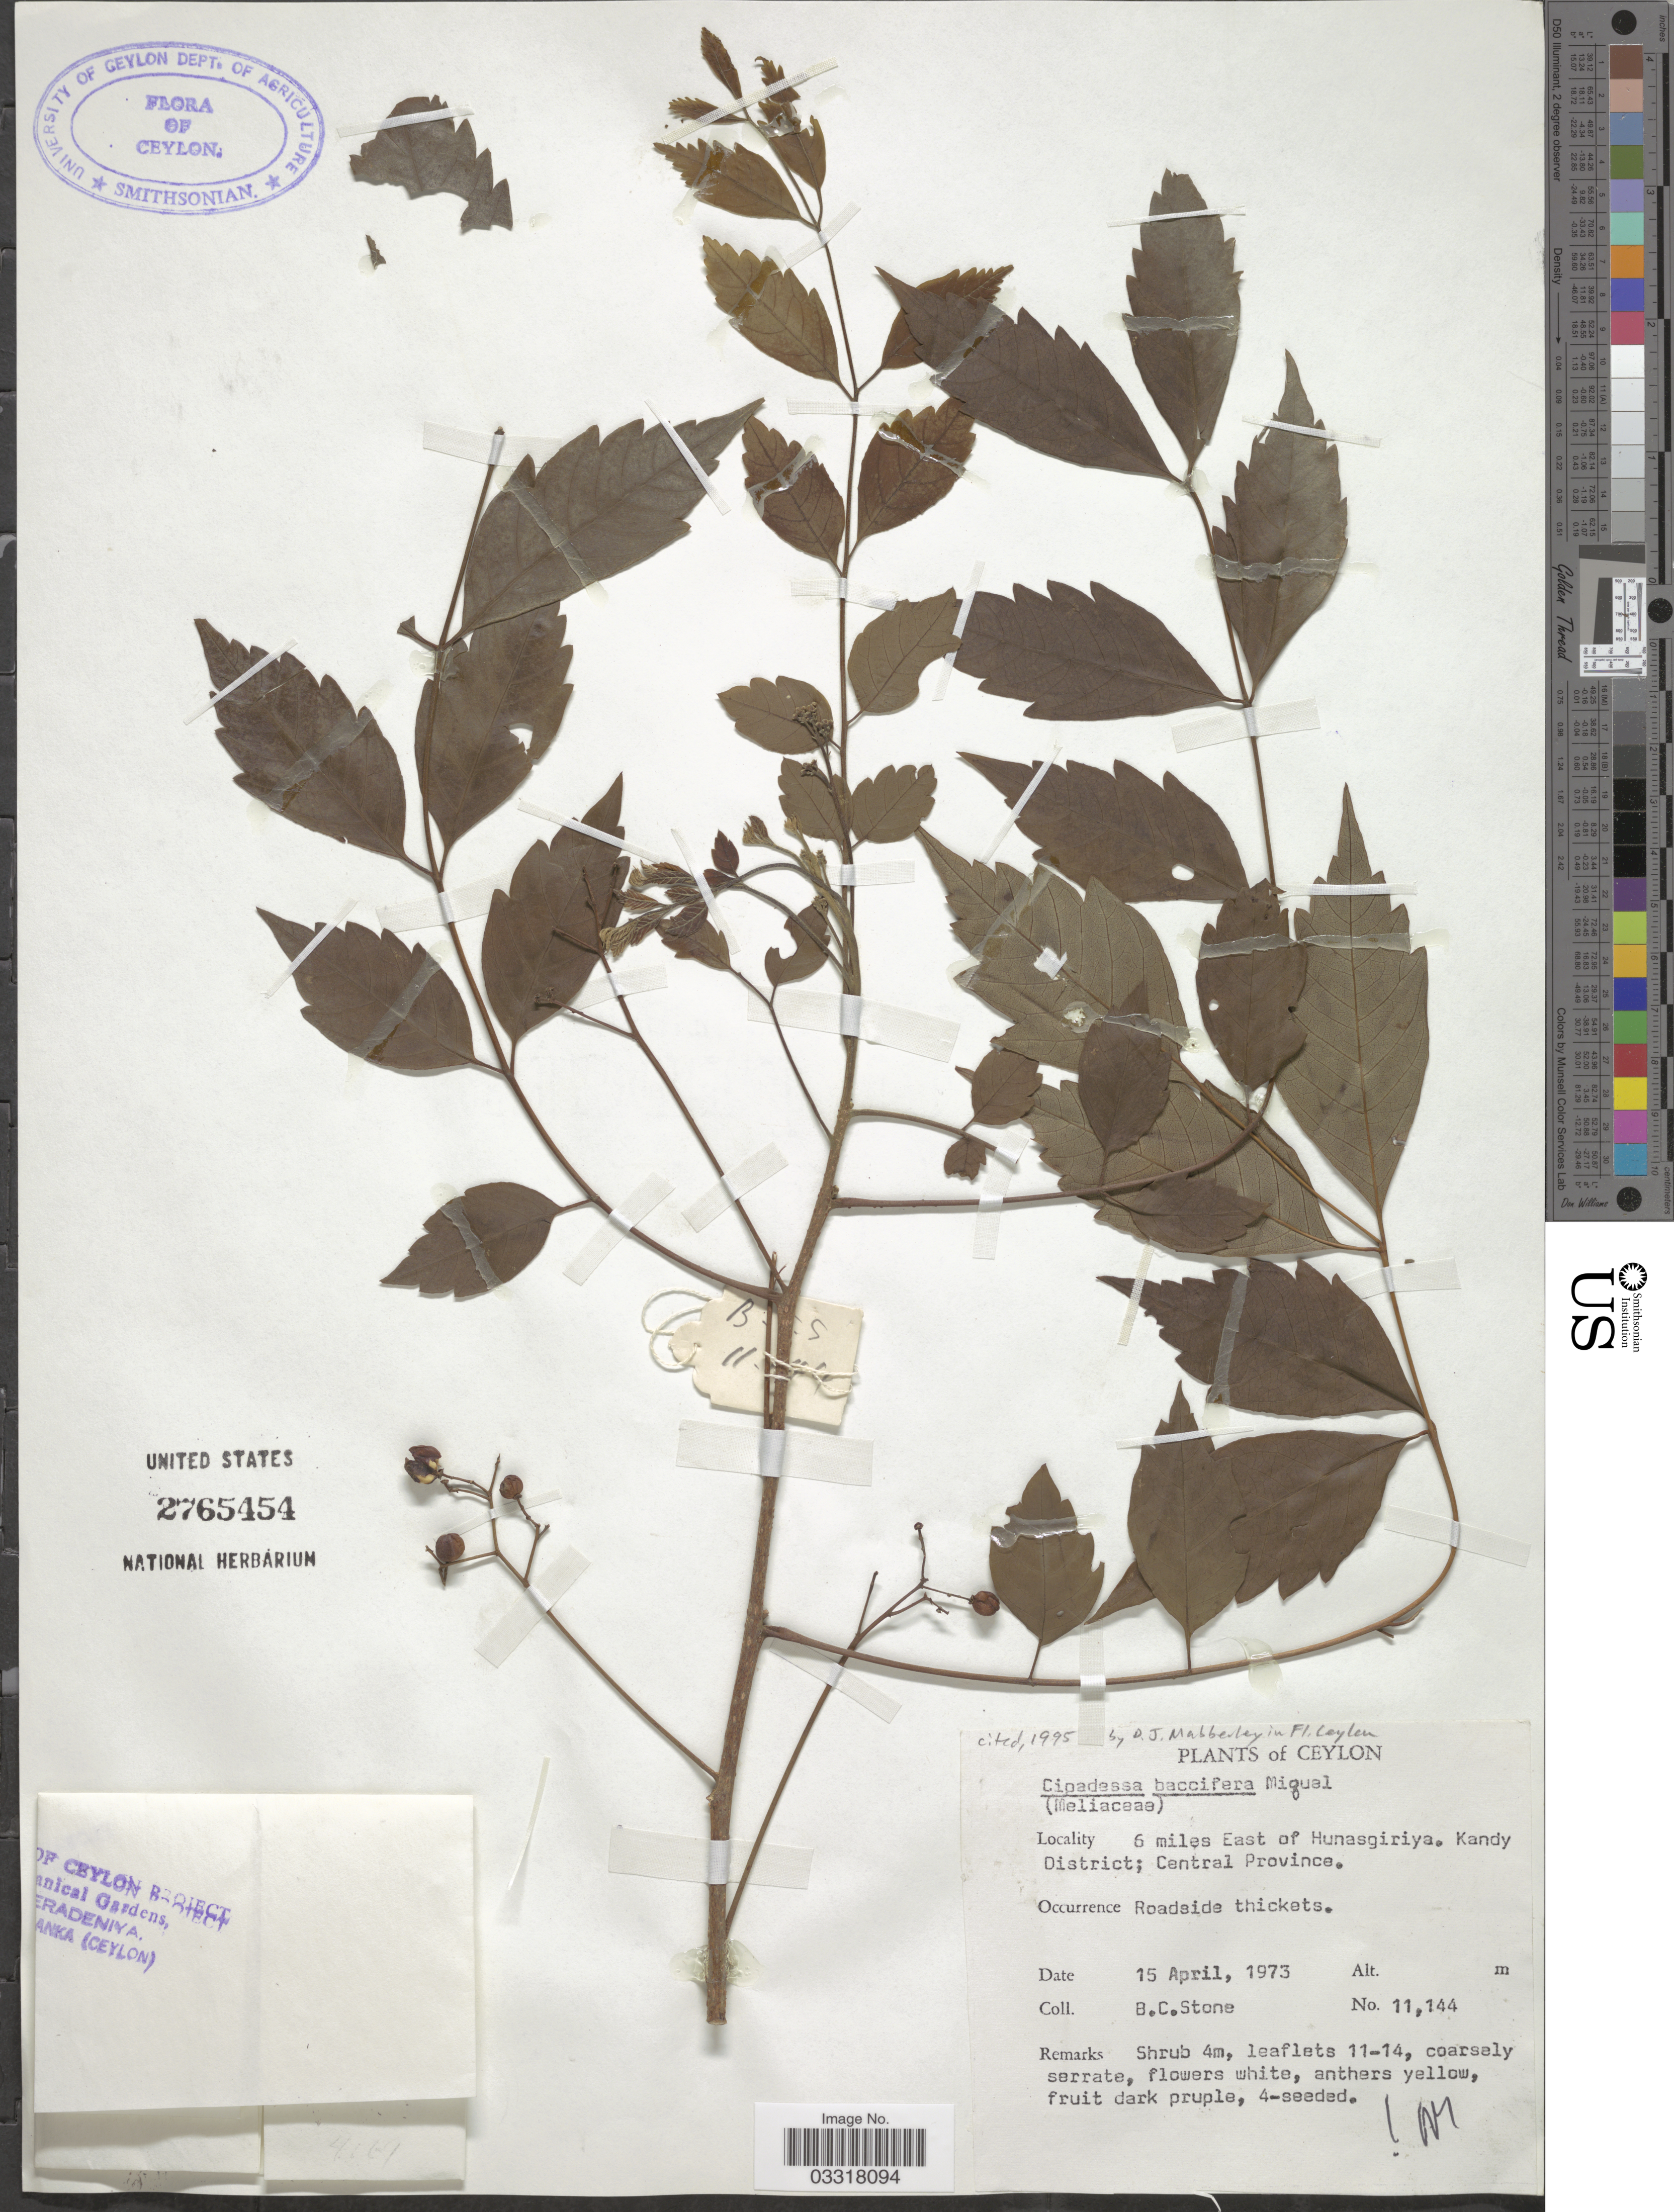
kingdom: Plantae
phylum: Tracheophyta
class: Magnoliopsida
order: Sapindales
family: Meliaceae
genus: Cipadessa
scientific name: Cipadessa baccifera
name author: Miq.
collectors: B. C. Stone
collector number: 11144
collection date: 1973-04-15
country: Sri Lanka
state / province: Central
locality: Ceylon. 6 miles East of Hunasgiriya. Kandy District.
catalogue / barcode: US 2765454